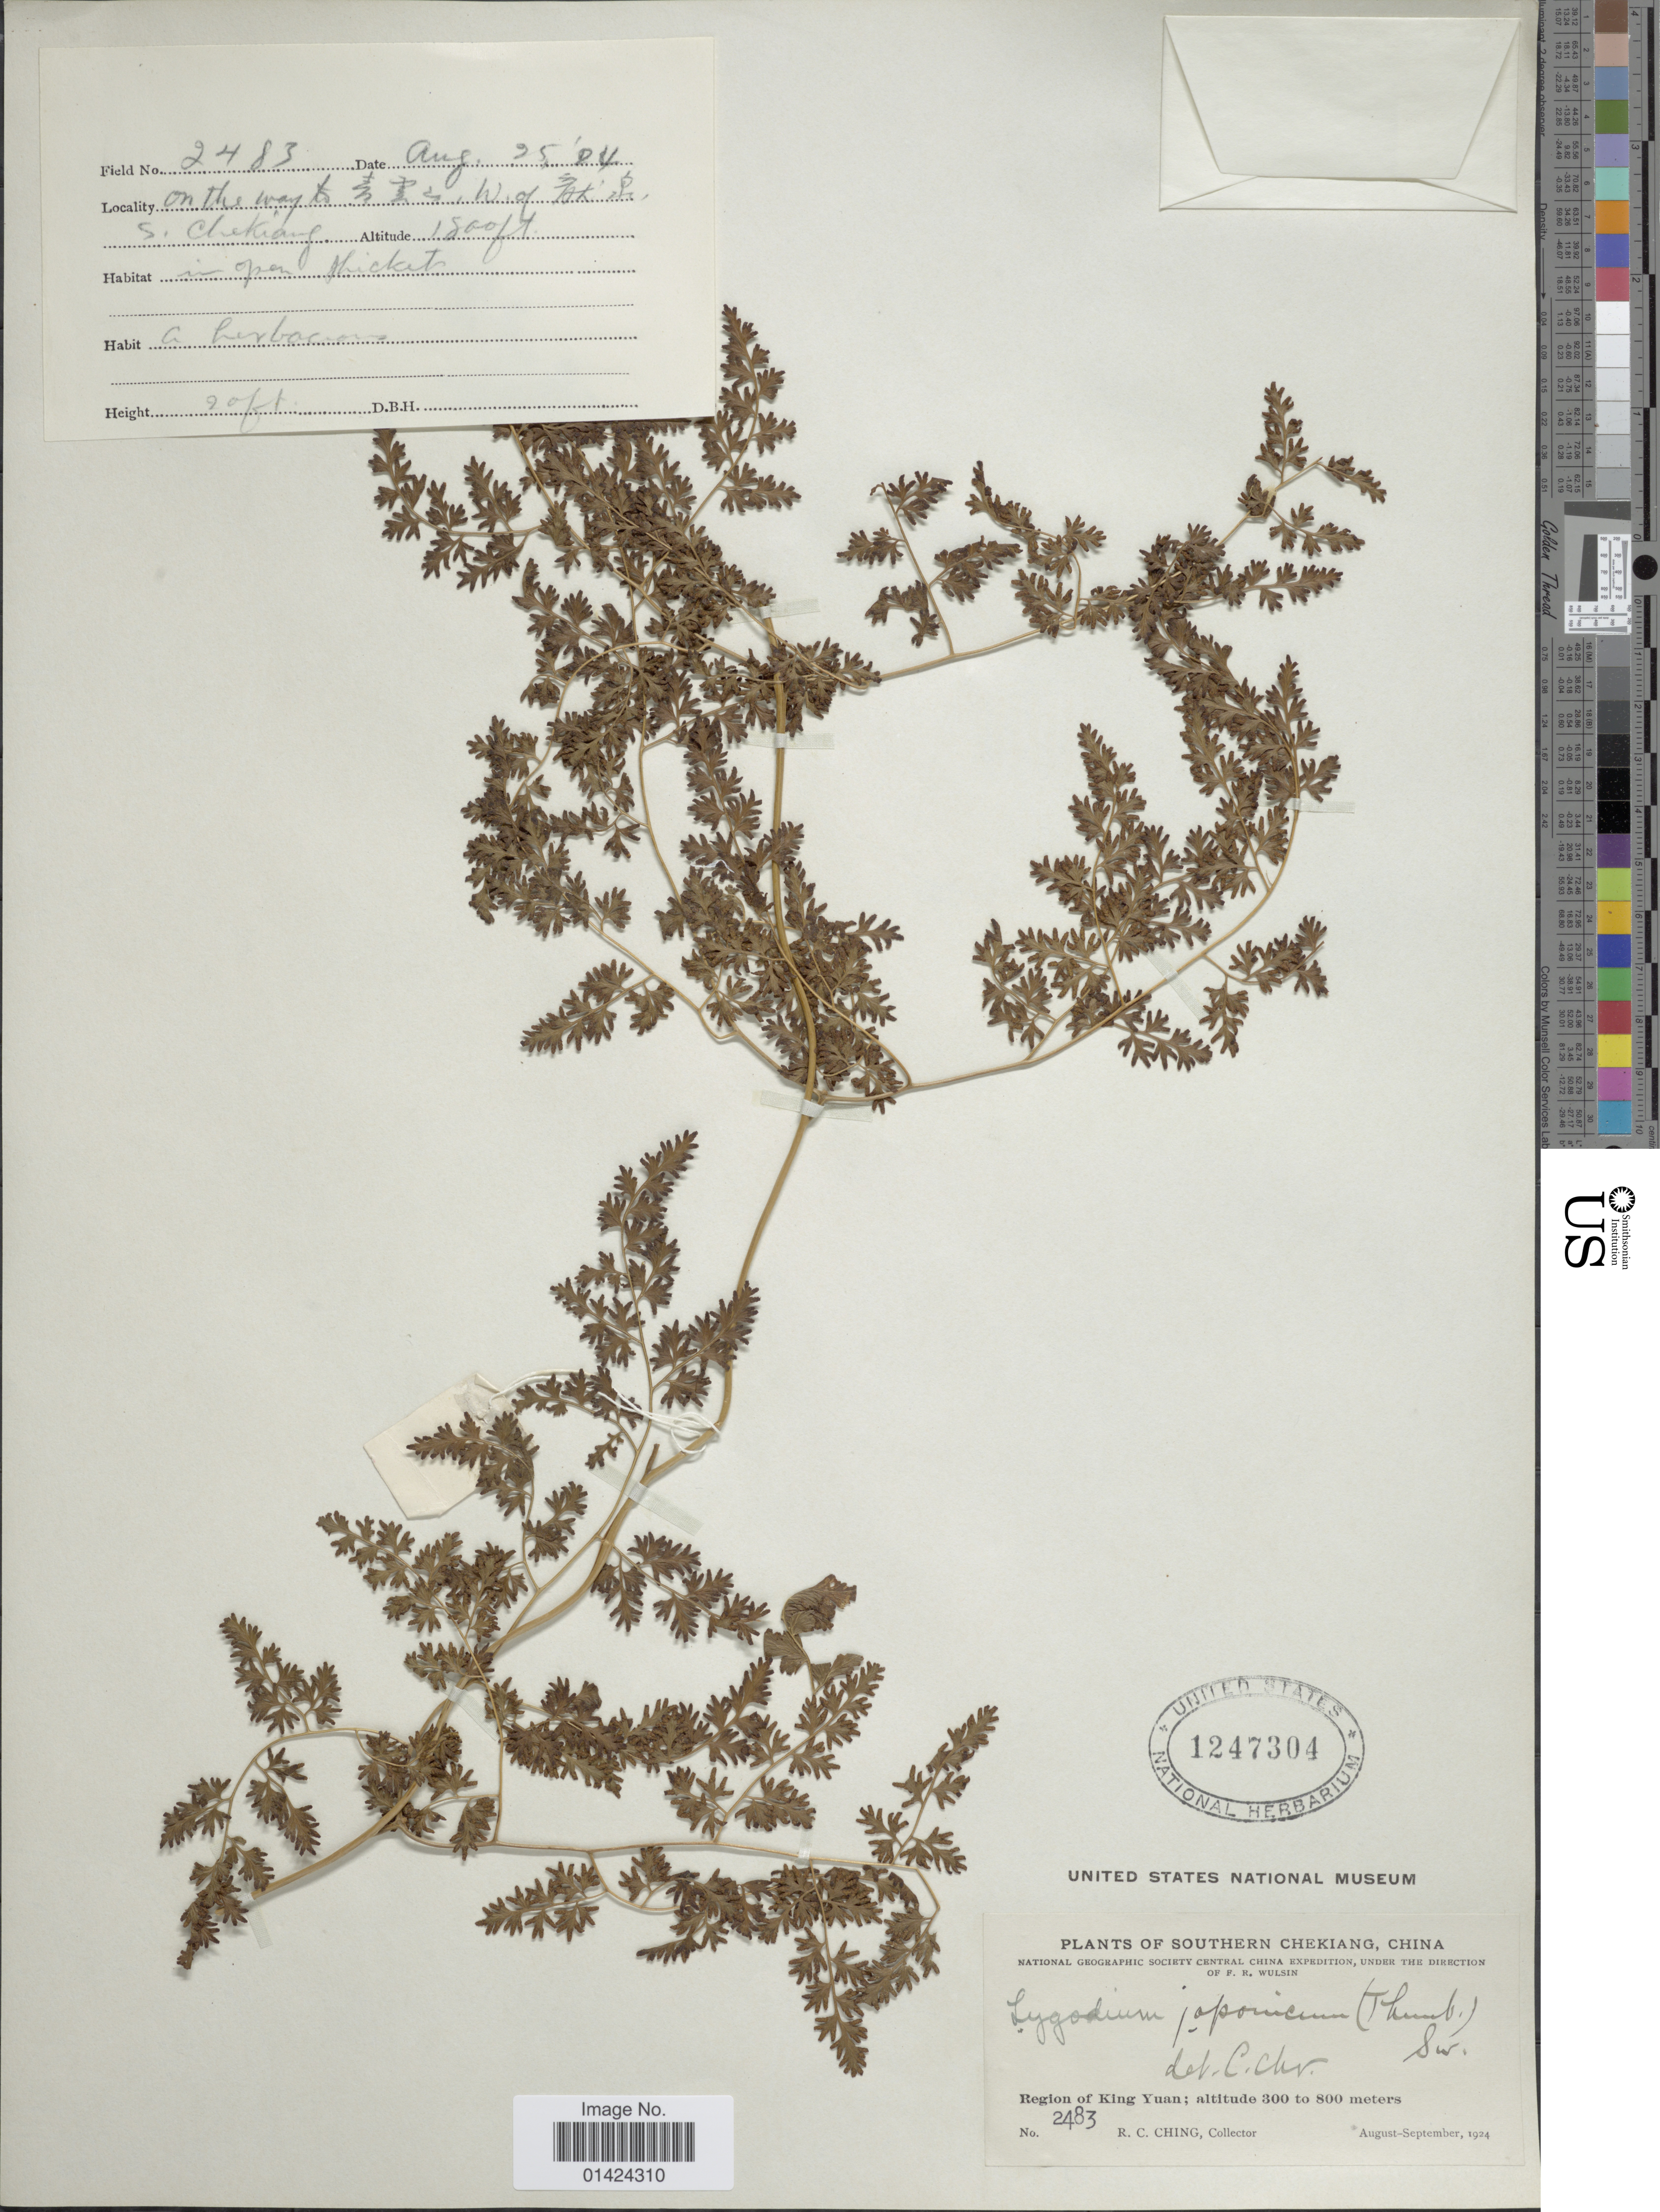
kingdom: Plantae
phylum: Tracheophyta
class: Polypodiopsida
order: Schizaeales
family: Lygodiaceae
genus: Lygodium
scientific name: Lygodium japonicum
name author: (Thunb.) Sw.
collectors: R. C. Ching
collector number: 2483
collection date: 1924-08/1924-09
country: China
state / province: Zhejiang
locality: Southern Chekiang. Central China. Region of King Yuan.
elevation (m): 300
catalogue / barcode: US 1247304